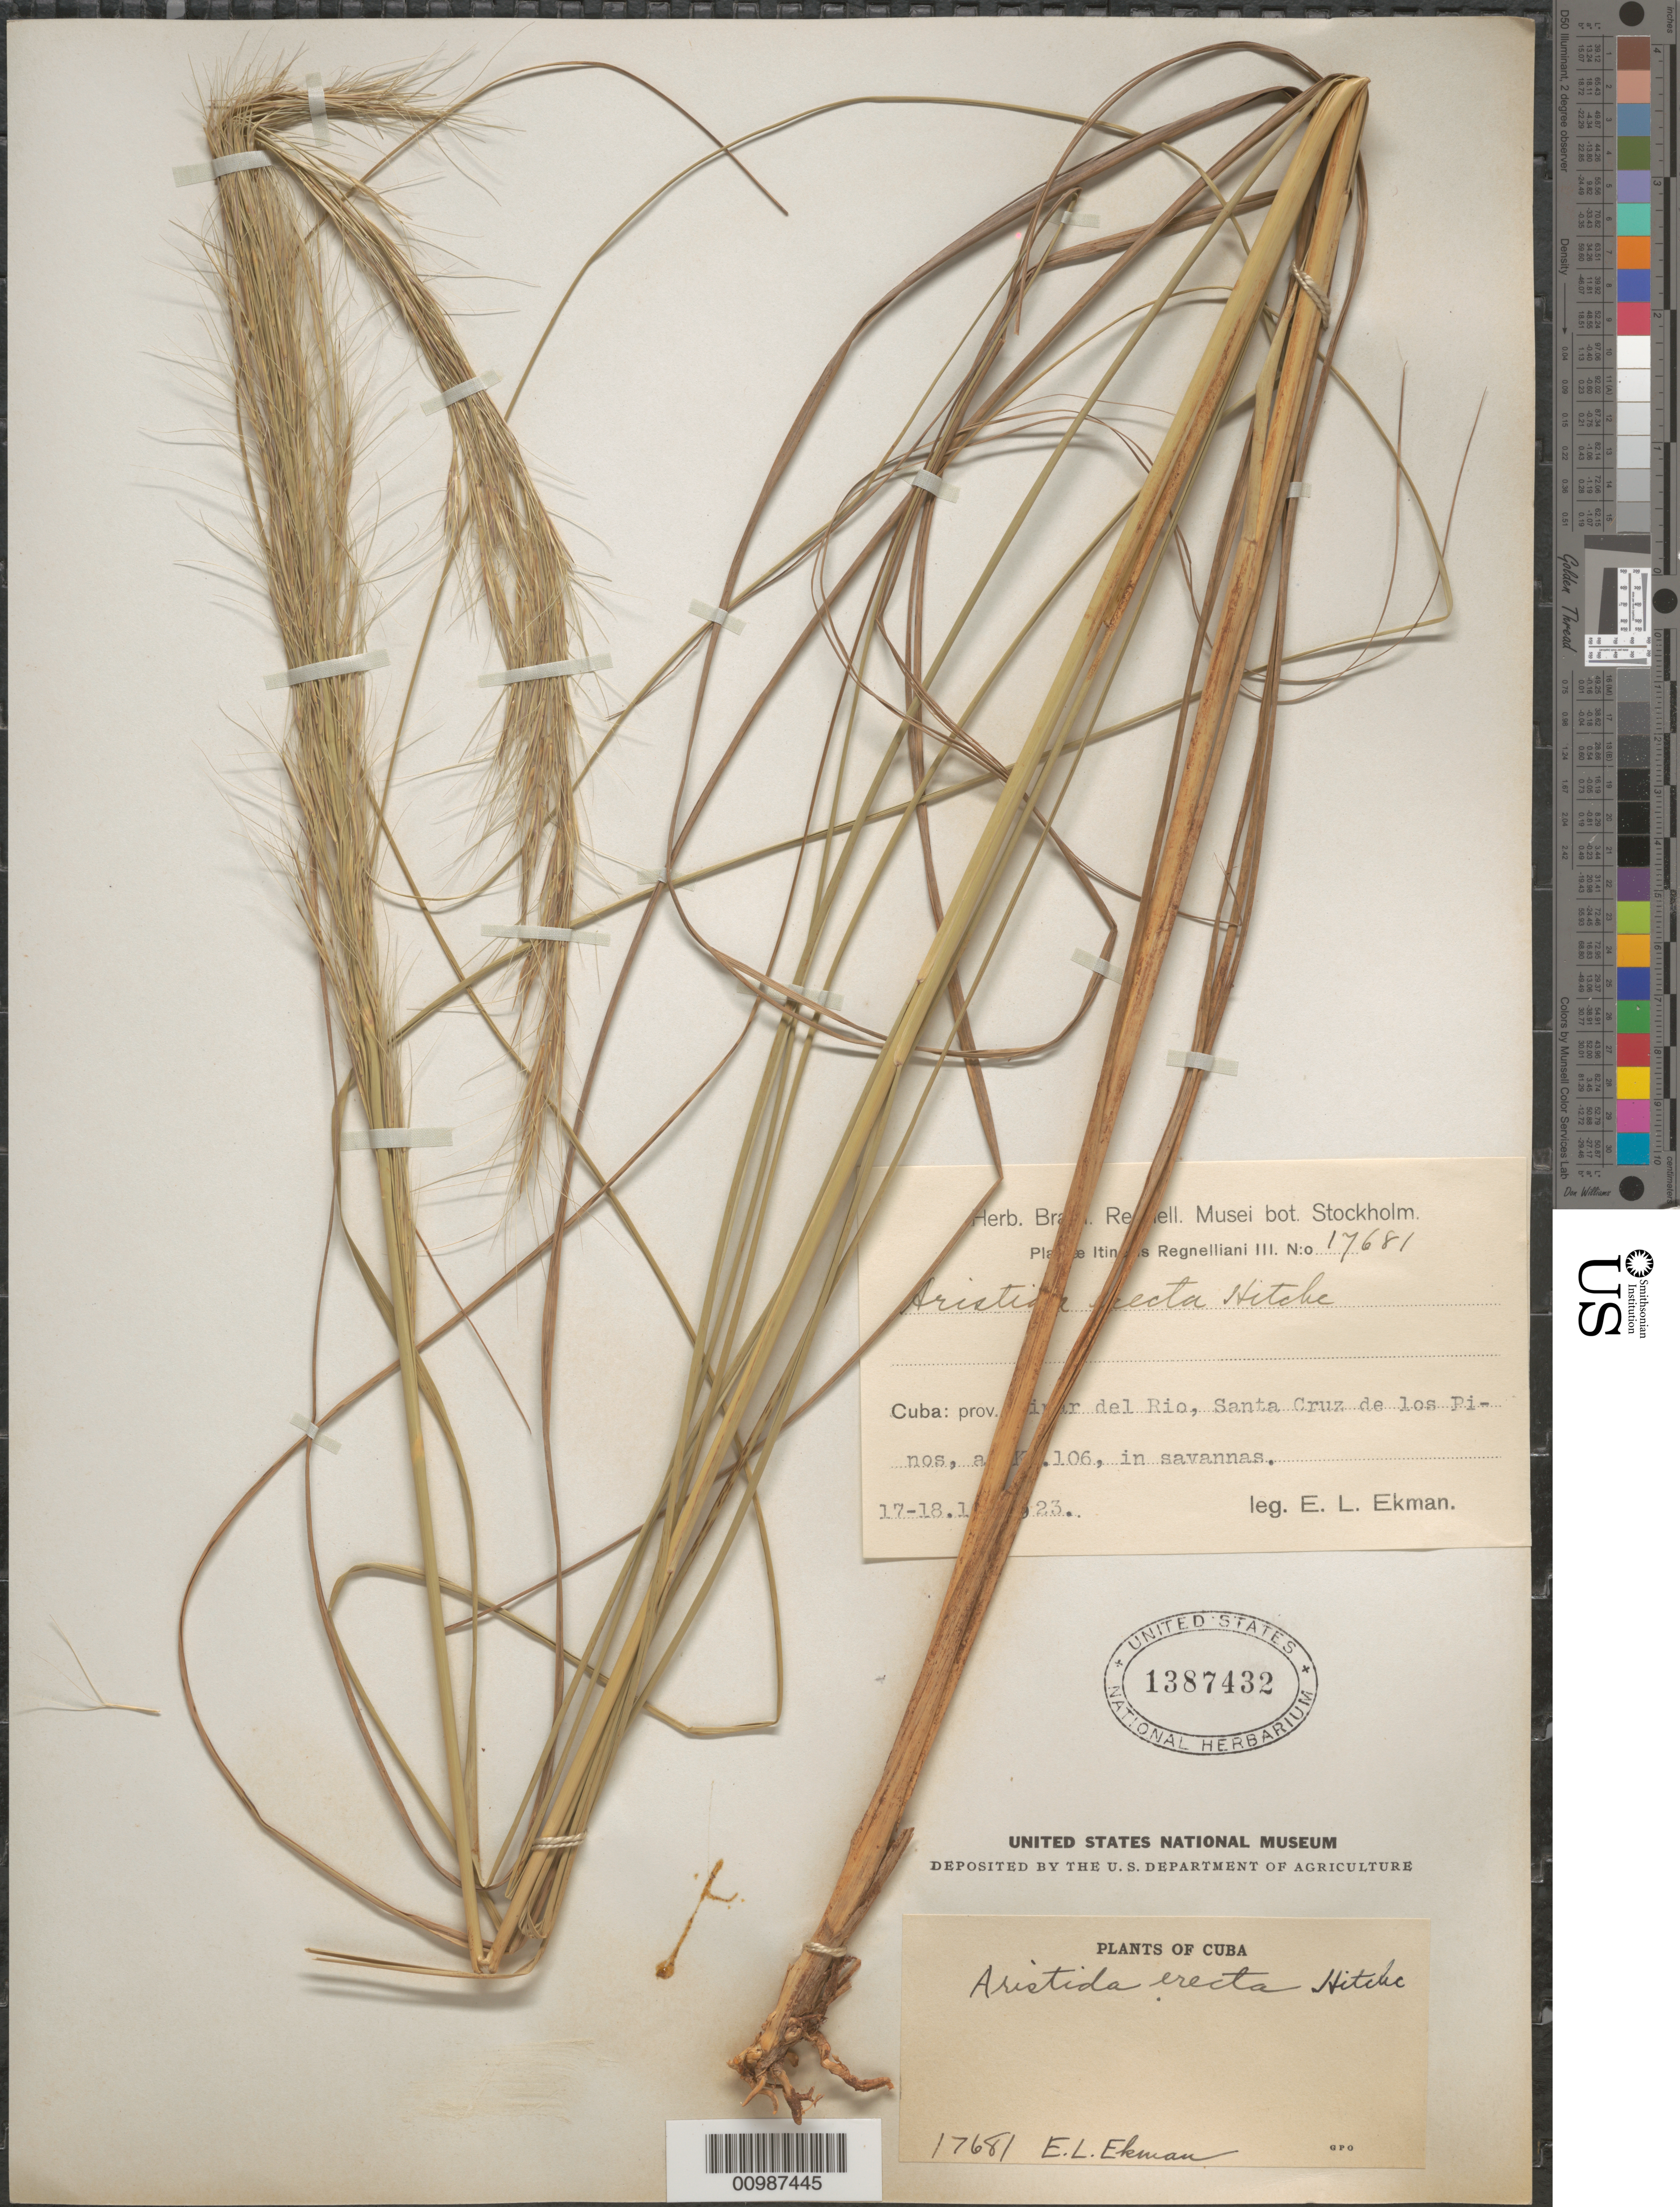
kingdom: Plantae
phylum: Tracheophyta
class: Liliopsida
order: Poales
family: Poaceae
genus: Aristida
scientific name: Aristida erecta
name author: Hitchc.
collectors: E. L. Ekman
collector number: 17681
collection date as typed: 17 Oct 1923 to18 Oct 1923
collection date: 1923-10-17/1923-10-18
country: Cuba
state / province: Pinar del Rio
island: Cuba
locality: Santa Cruz de los Pinos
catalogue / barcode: US 1387432